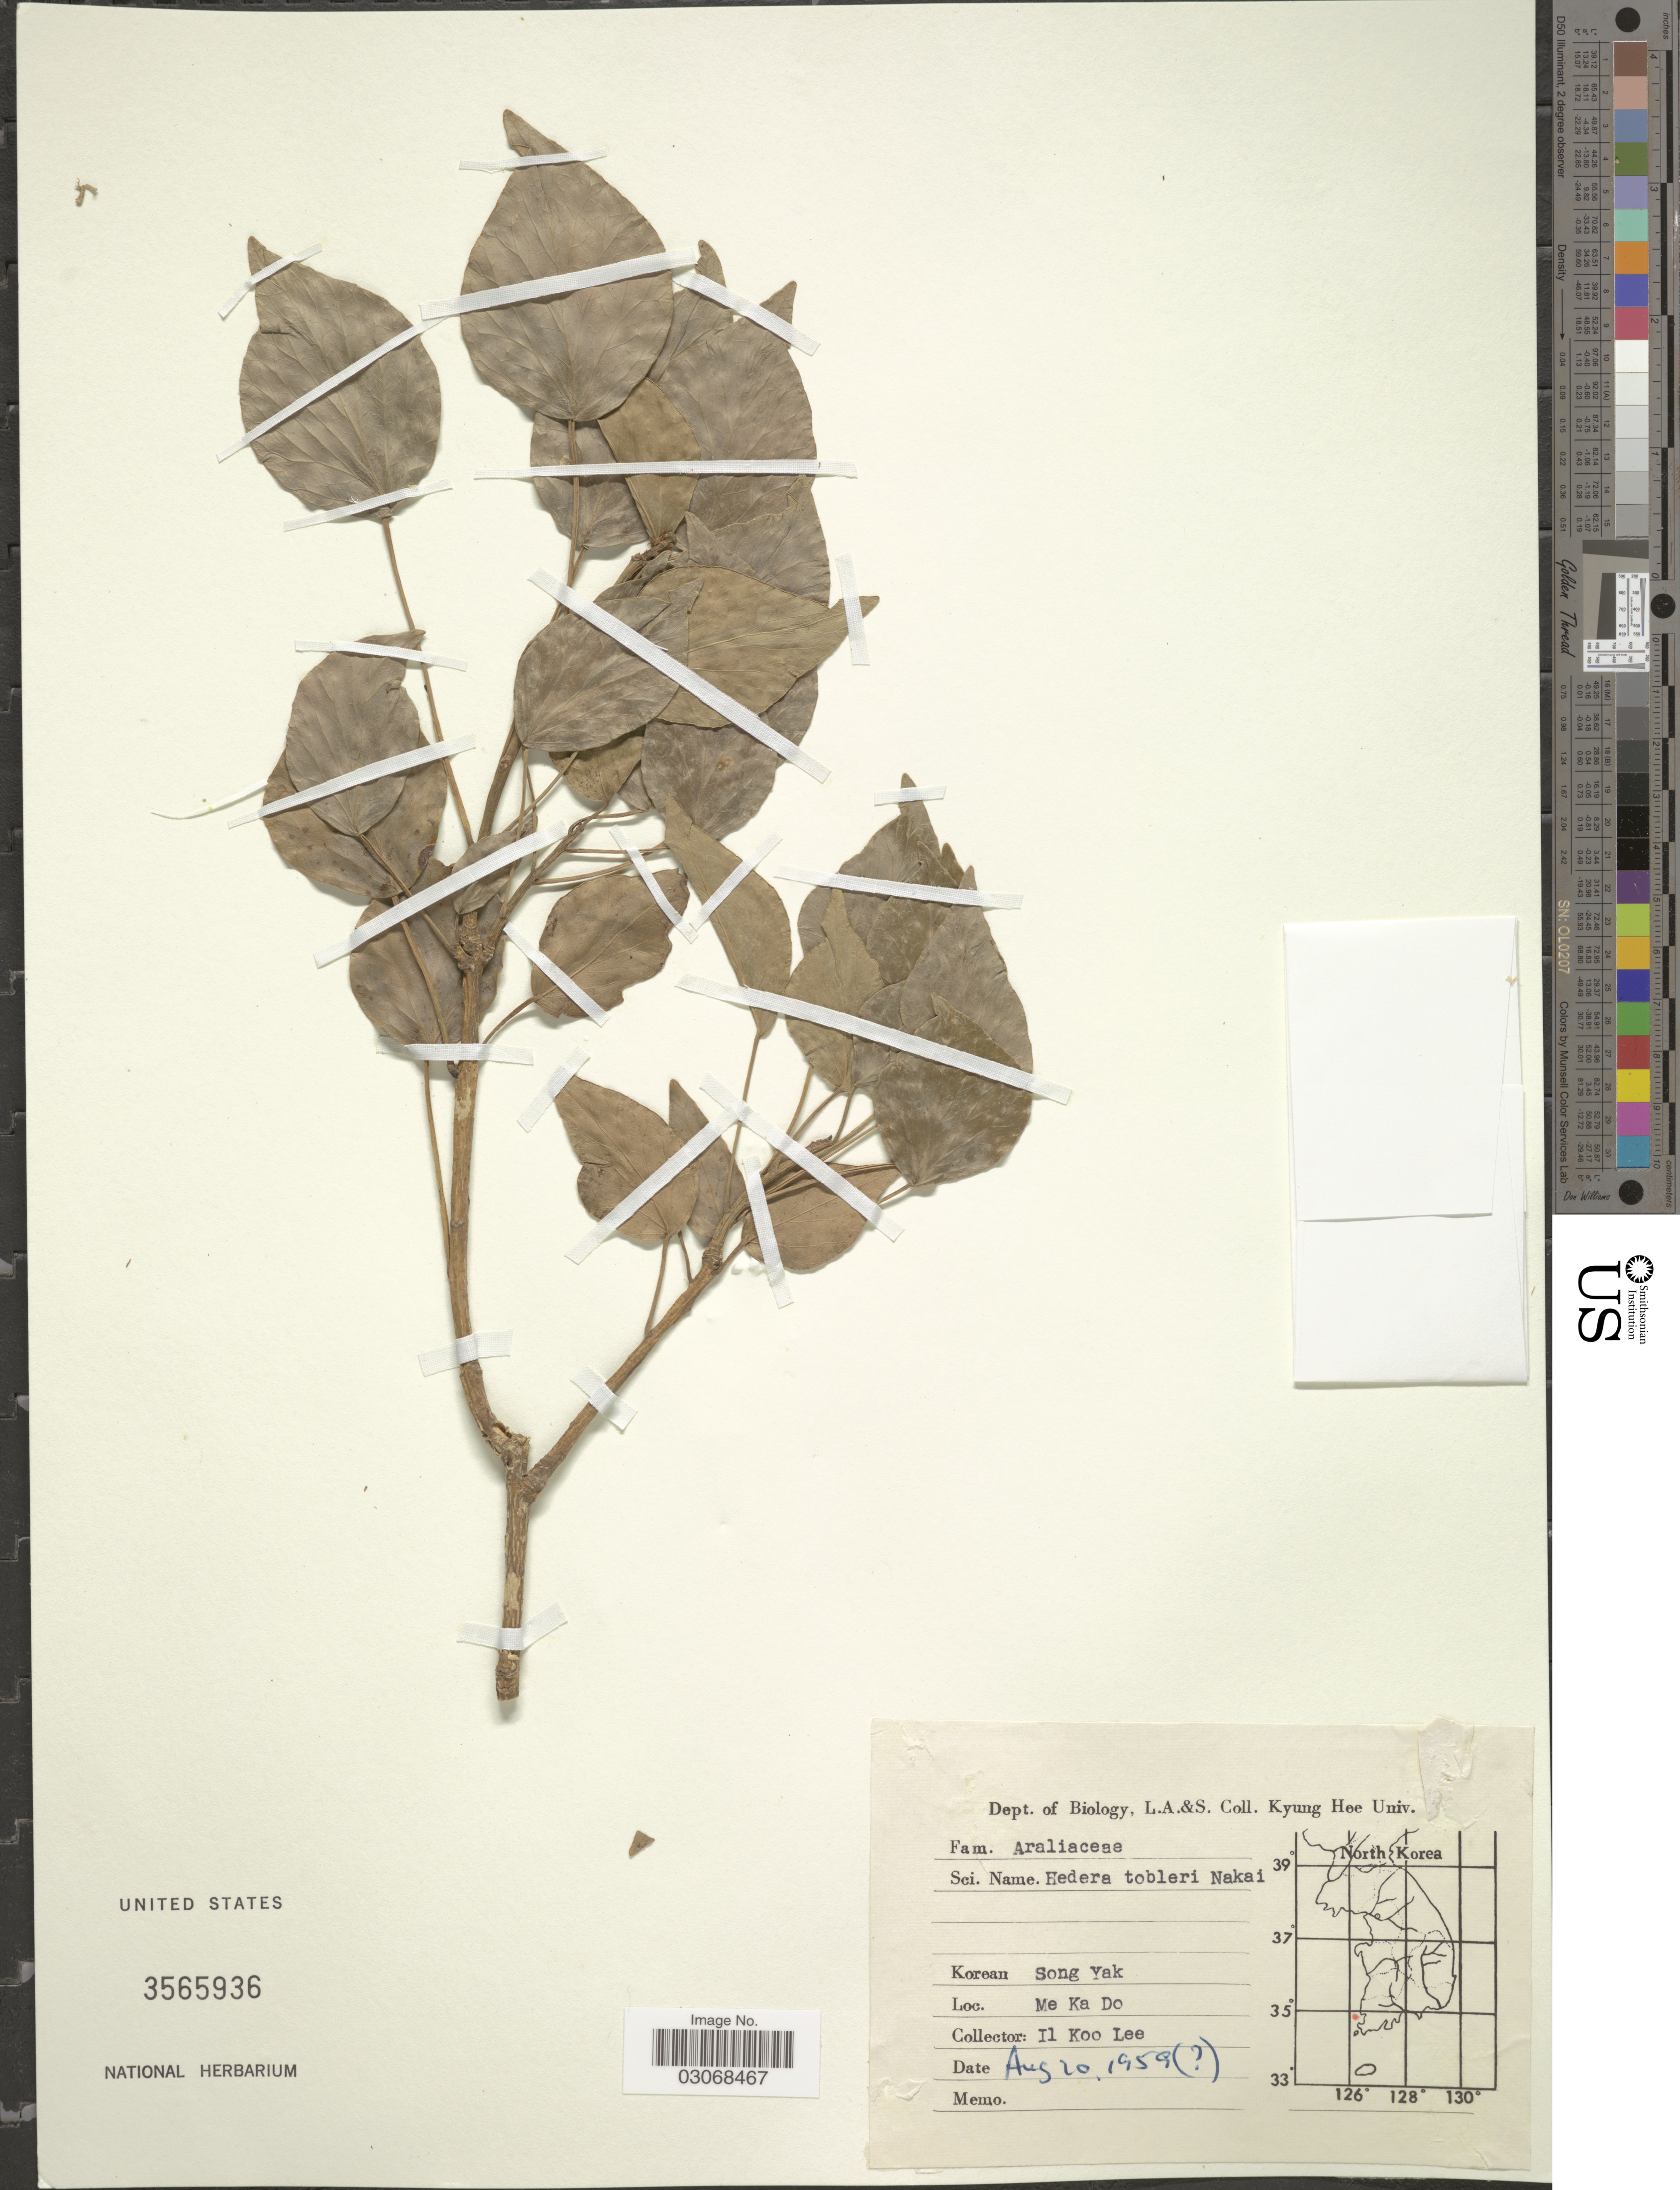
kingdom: Plantae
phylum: Tracheophyta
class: Magnoliopsida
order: Apiales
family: Araliaceae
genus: Hedera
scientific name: Hedera tobleri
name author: Nakai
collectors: Il-Ko Lee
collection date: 1959-08-20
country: South Korea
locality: Me Ka Do.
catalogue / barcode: US 3565936